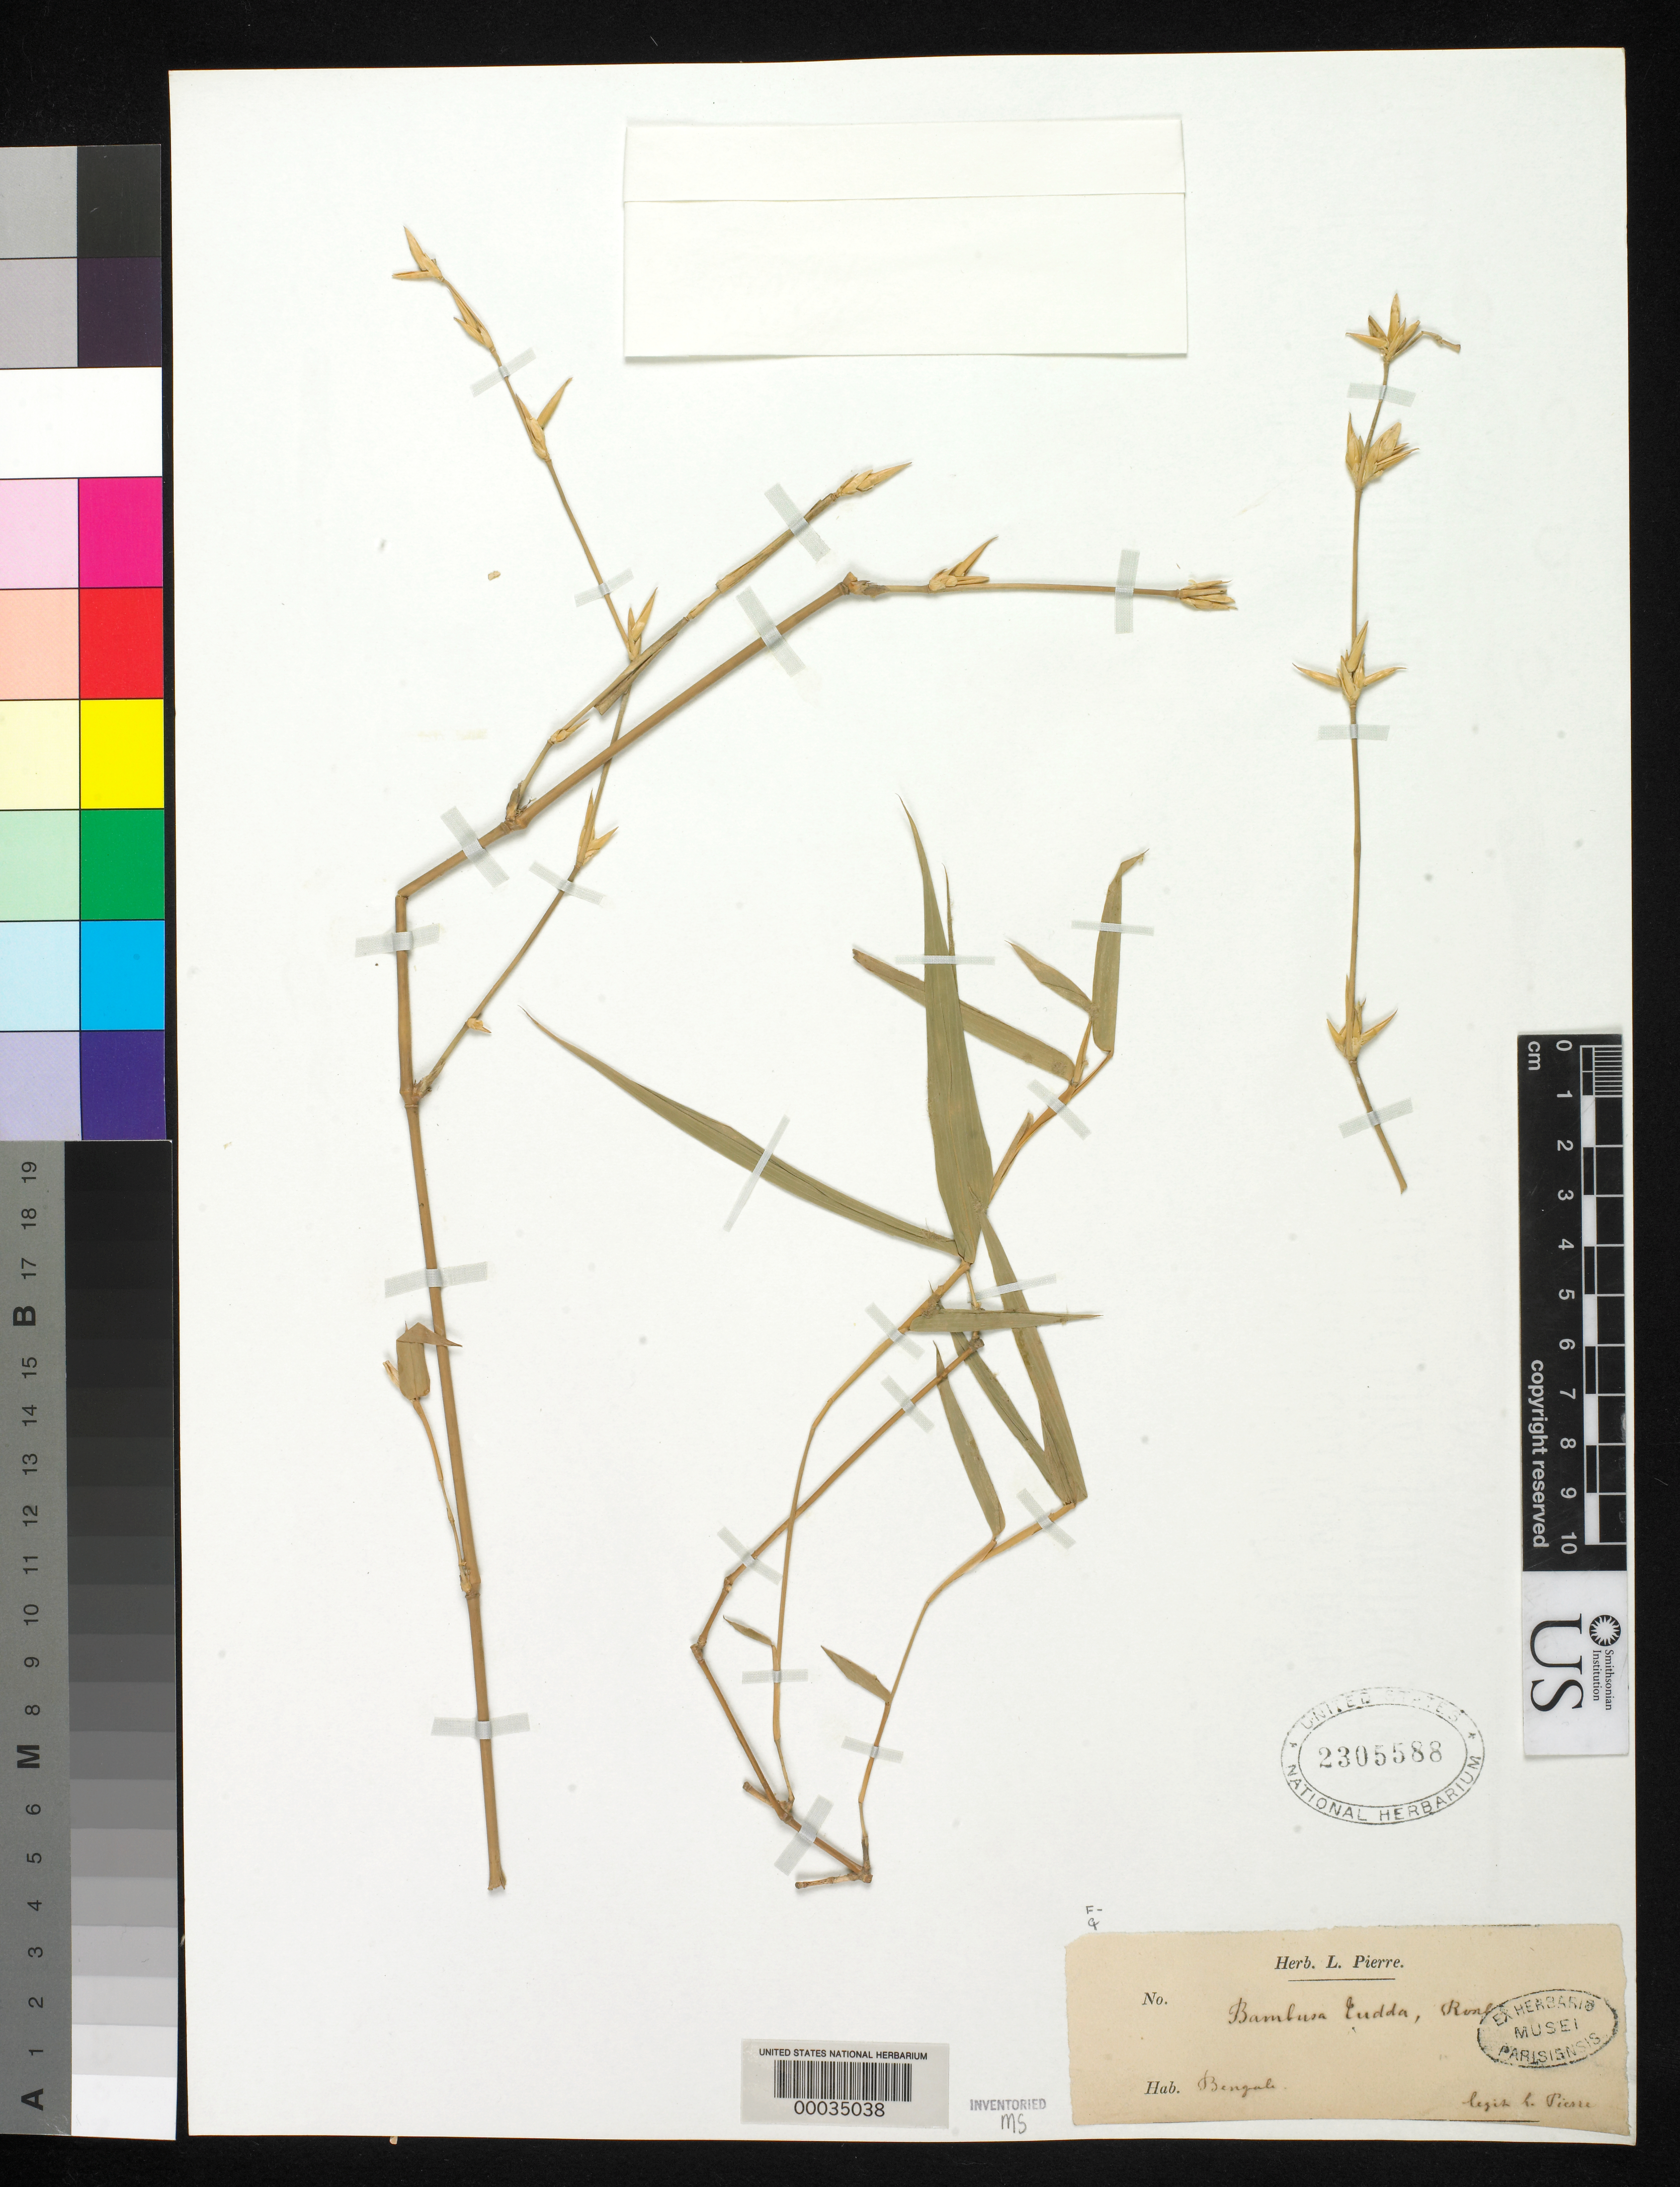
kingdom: Plantae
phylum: Tracheophyta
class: Liliopsida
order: Poales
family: Poaceae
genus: Bambusa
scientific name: Bambusa tulda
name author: Roxb.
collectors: J. Pierre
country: Bangladesh / India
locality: Bengal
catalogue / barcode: US 2305588